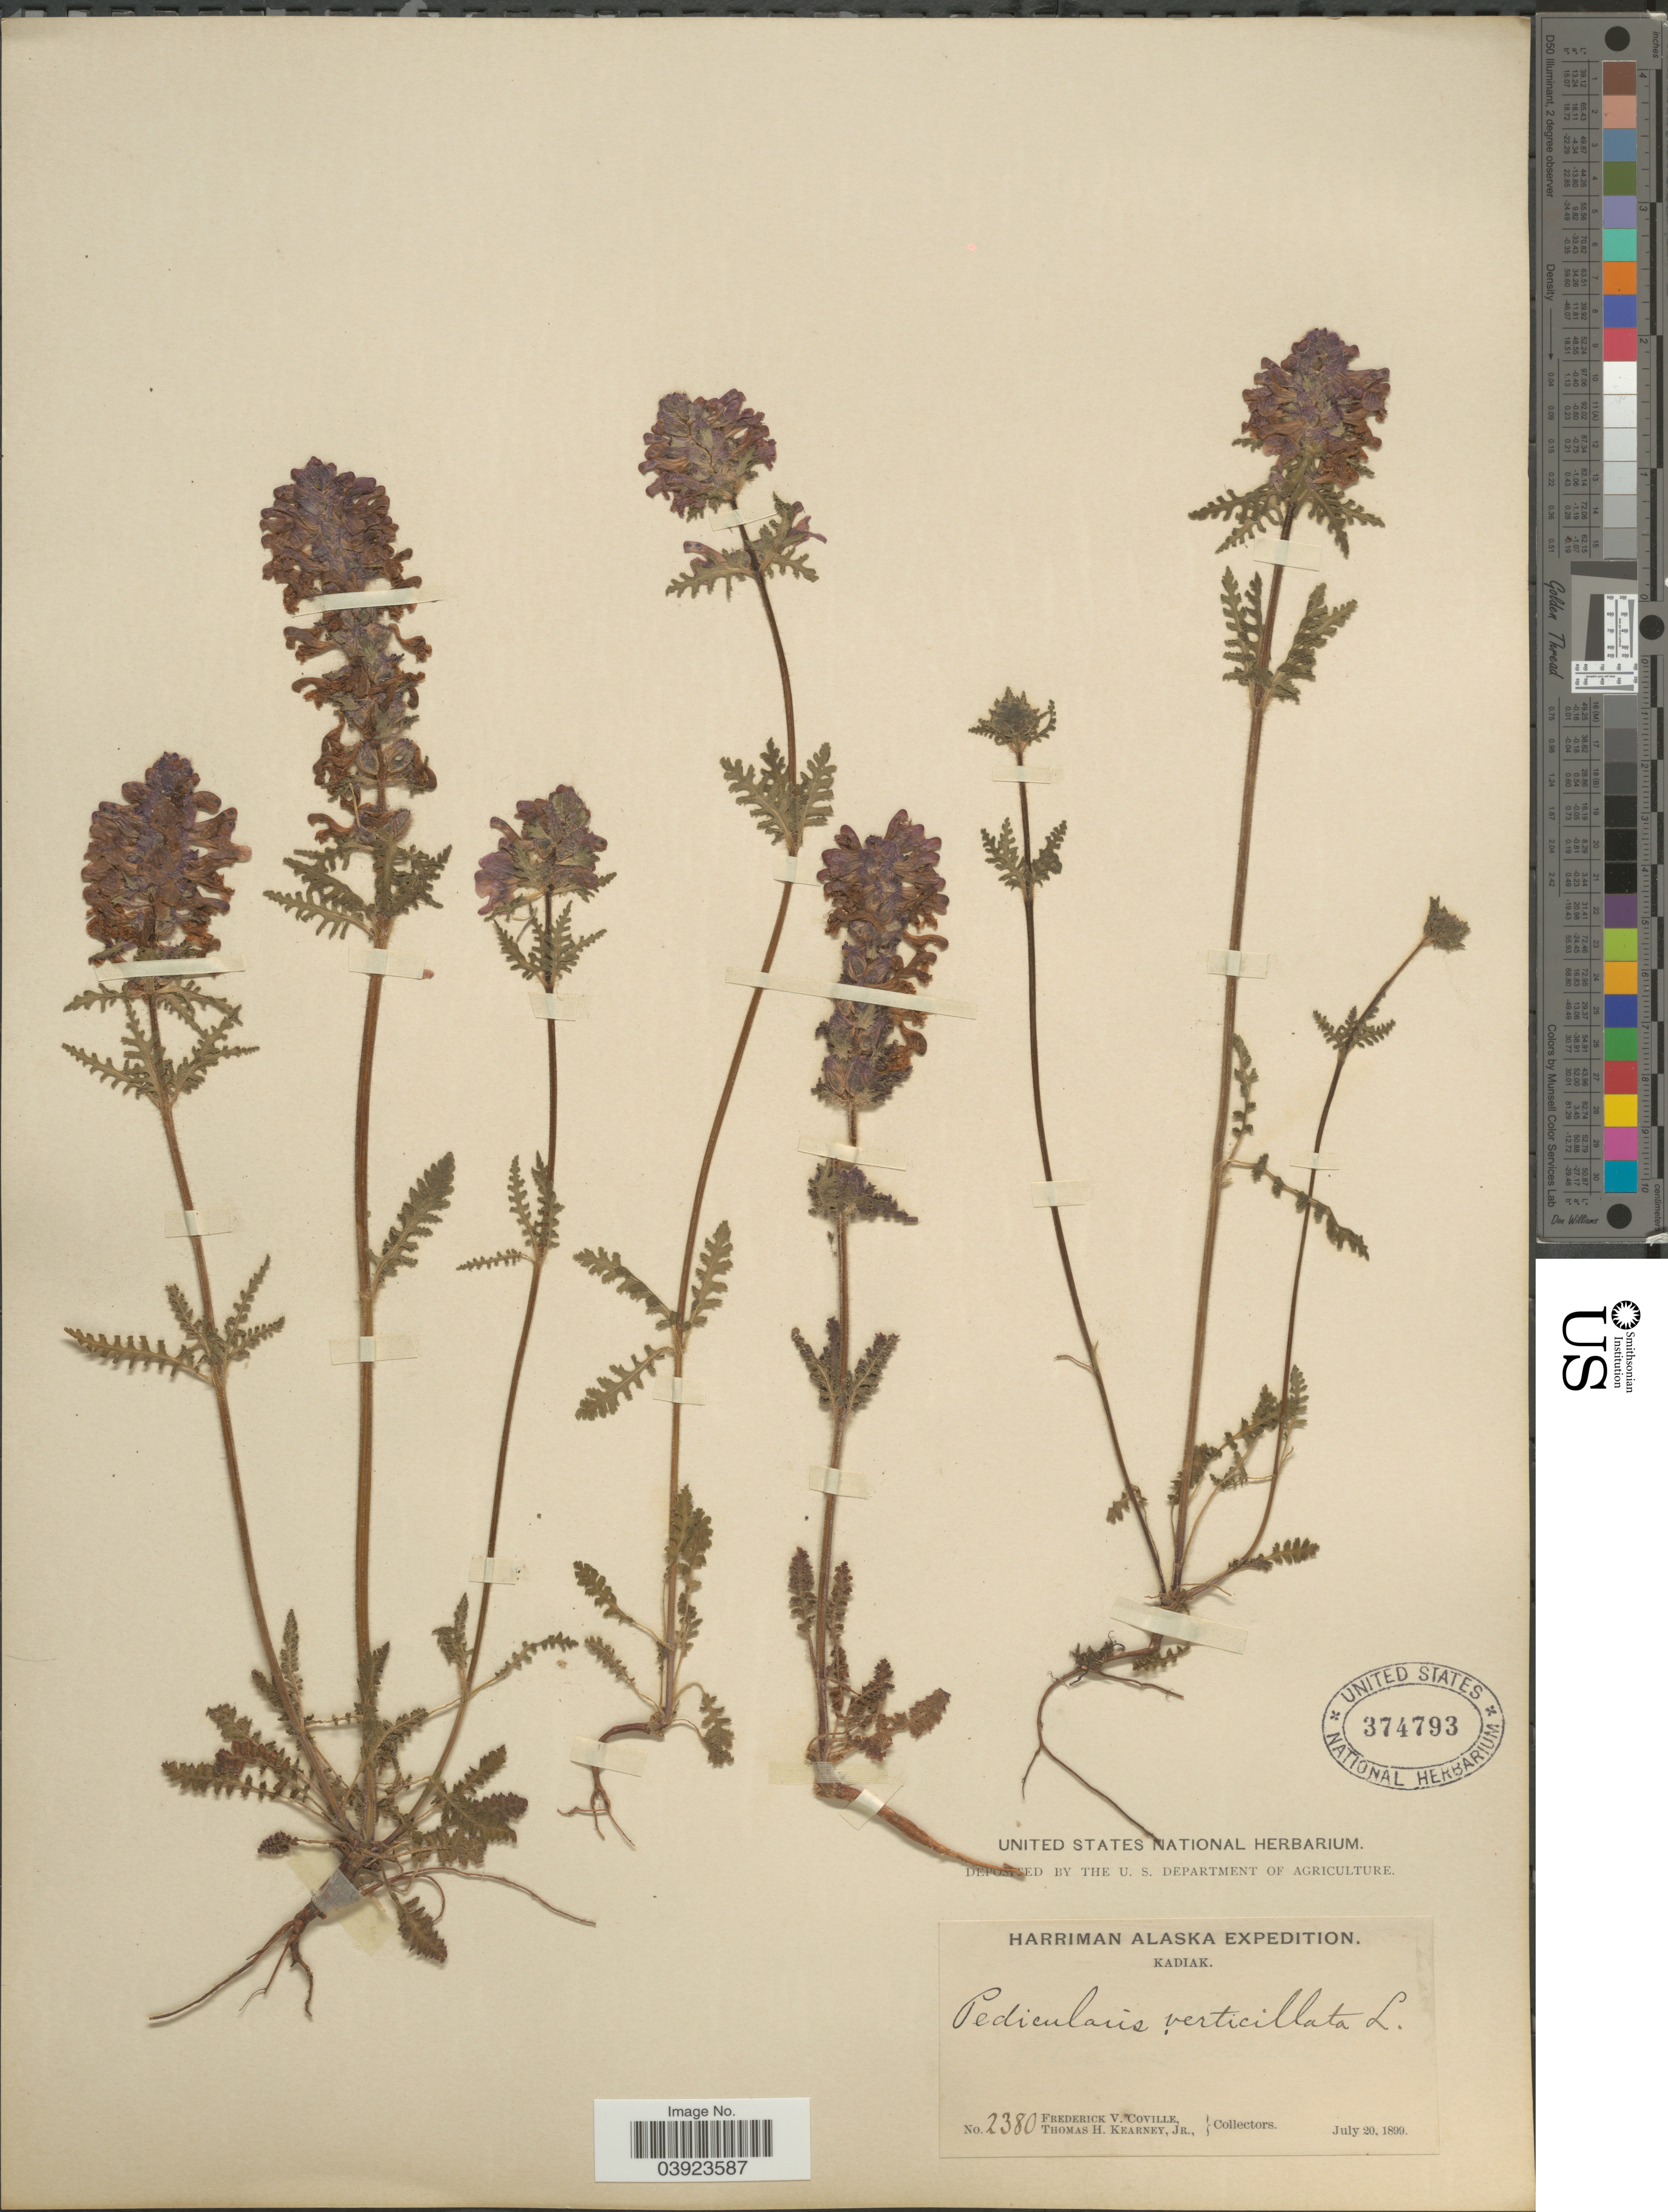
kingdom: Plantae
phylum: Tracheophyta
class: Magnoliopsida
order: Lamiales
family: Orobanchaceae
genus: Pedicularis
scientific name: Pedicularis verticillata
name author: L.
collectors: F. V. Coville & T. H. Kearney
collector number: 2380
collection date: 1899-07-20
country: United States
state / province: Alaska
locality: Harrriman Alaska. Kadiak.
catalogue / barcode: US 374793